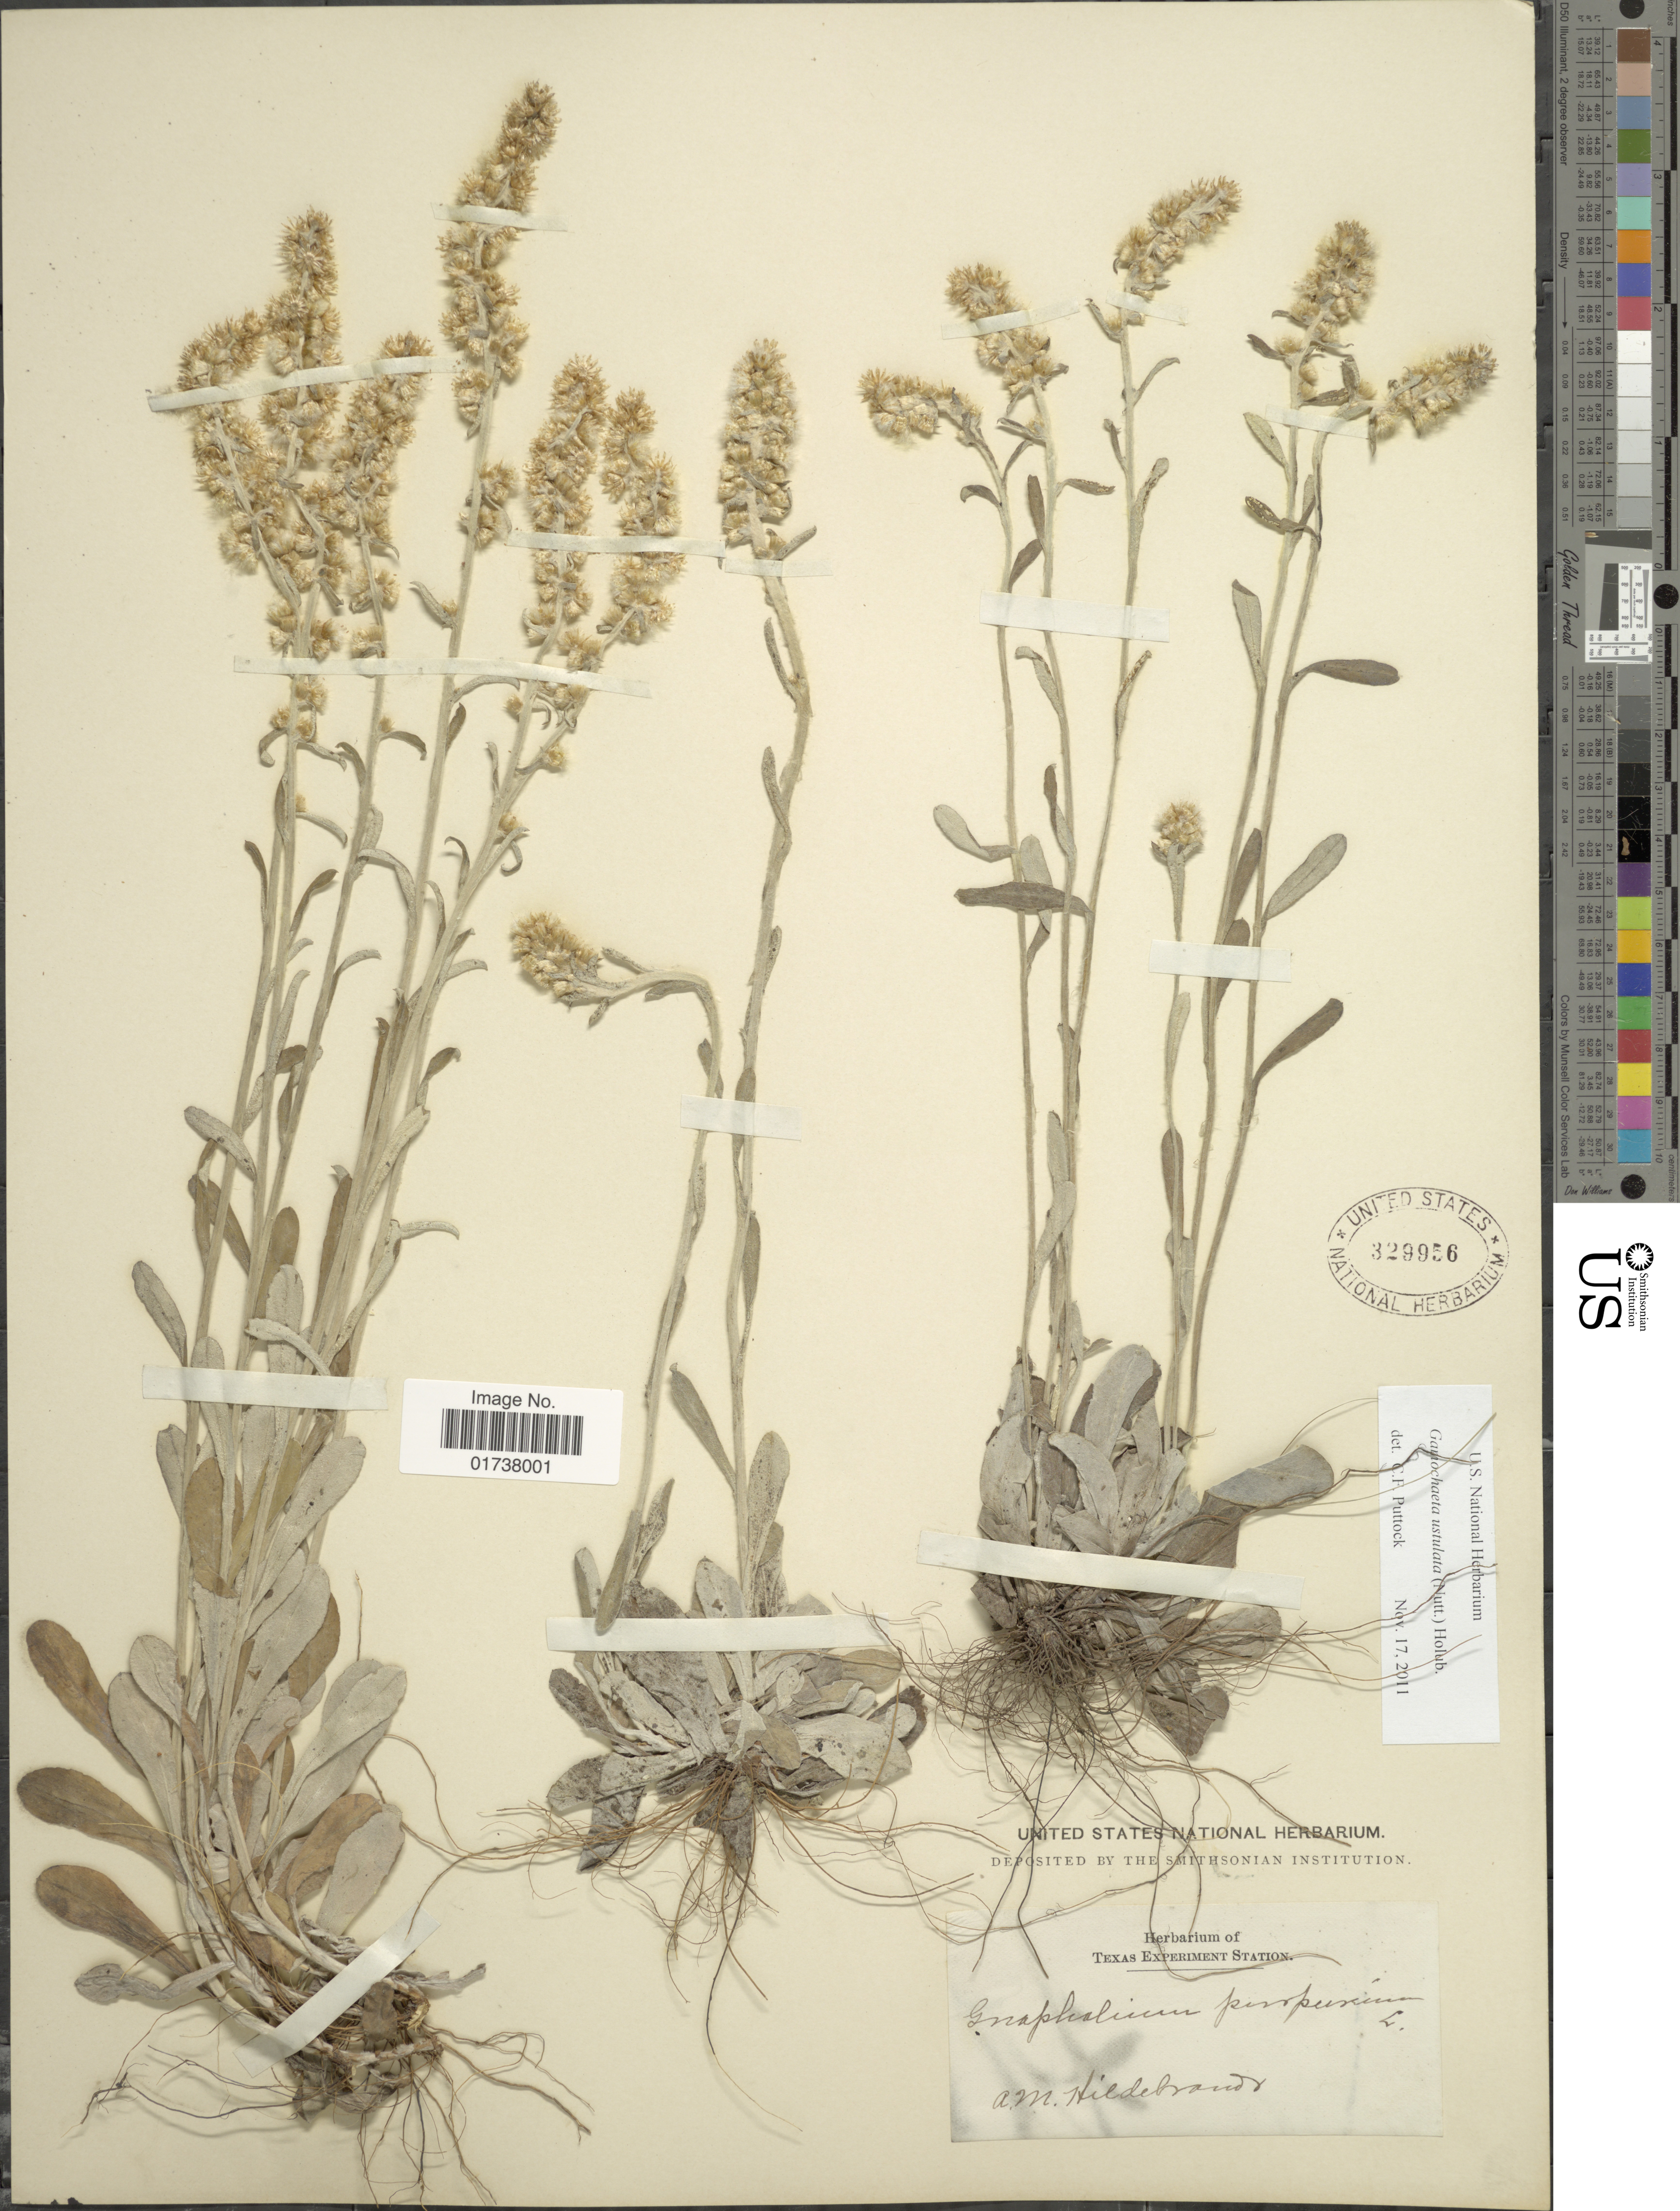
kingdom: Plantae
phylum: Tracheophyta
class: Magnoliopsida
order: Asterales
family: Asteraceae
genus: Gamochaeta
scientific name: Gamochaeta purpurea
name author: (L.) Cabrera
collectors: A. Hildebrandt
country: United States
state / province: Texas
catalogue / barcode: US 329956